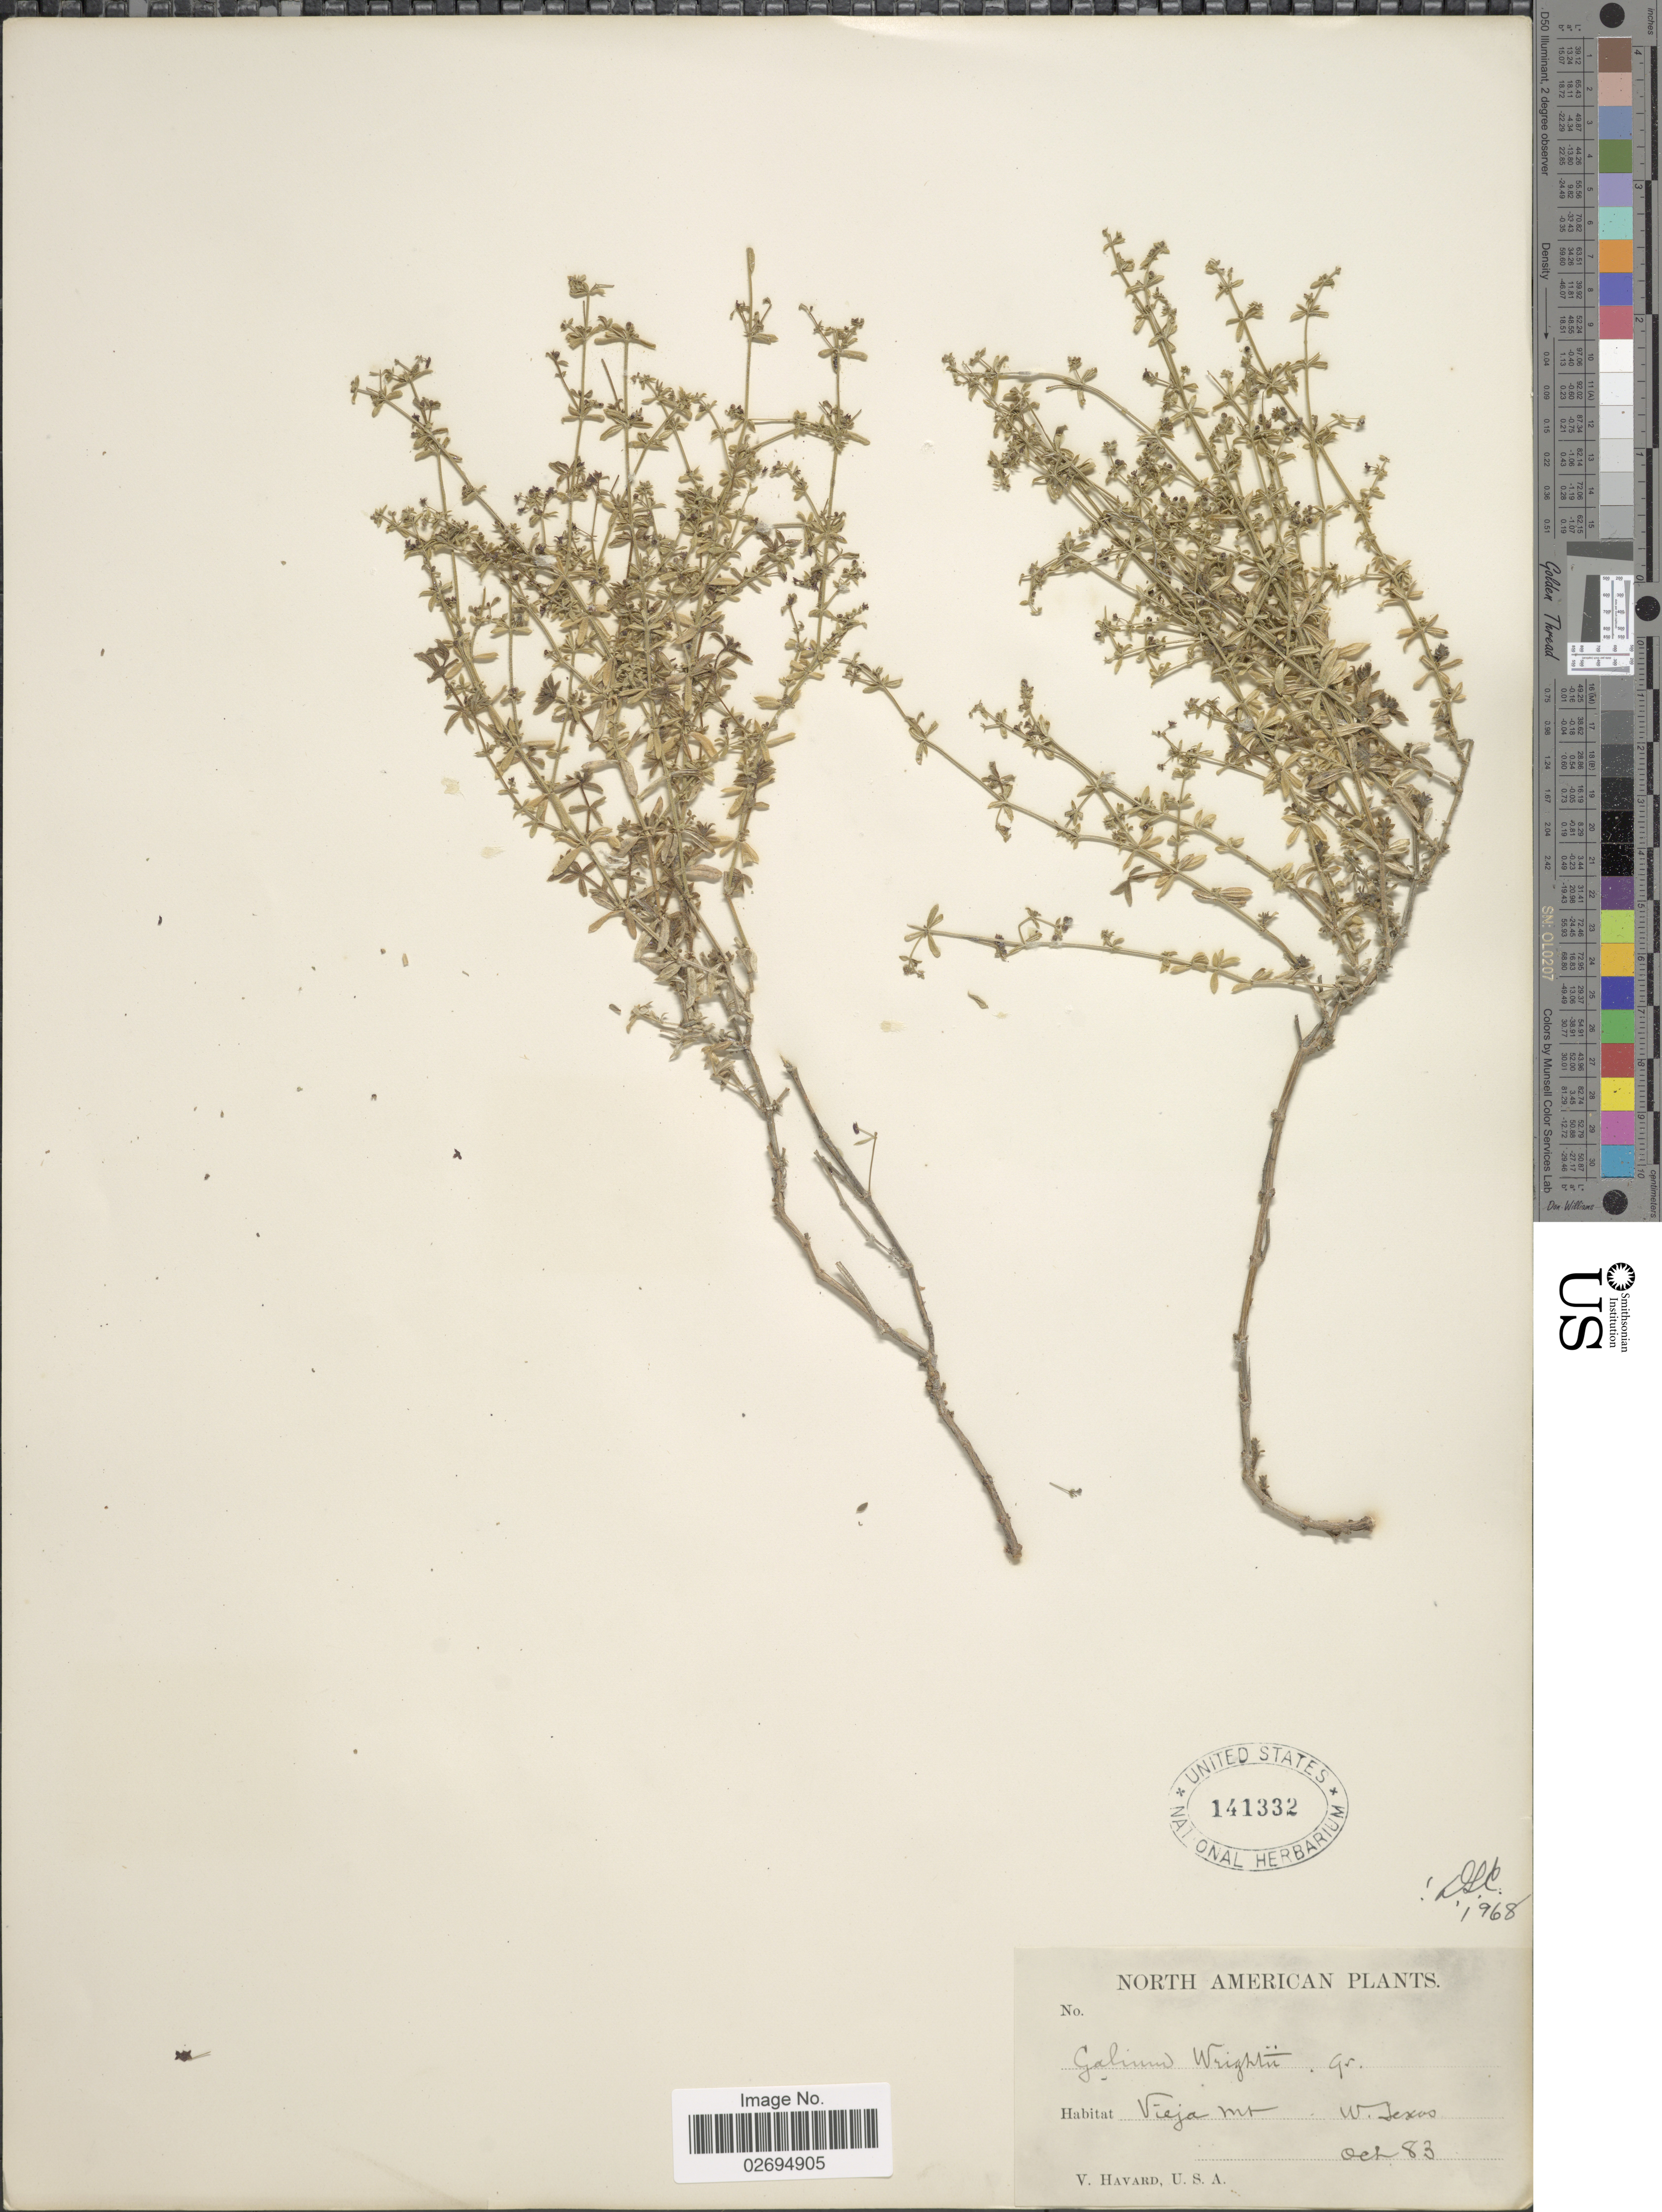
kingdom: Plantae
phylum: Tracheophyta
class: Magnoliopsida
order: Gentianales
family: Rubiaceae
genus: Galium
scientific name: Galium wrightii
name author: A. Gray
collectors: V. Havard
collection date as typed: Transcribed d/m/y: /10/83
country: United States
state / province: Texas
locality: Vieja Mt, W Texas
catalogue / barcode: US 141332